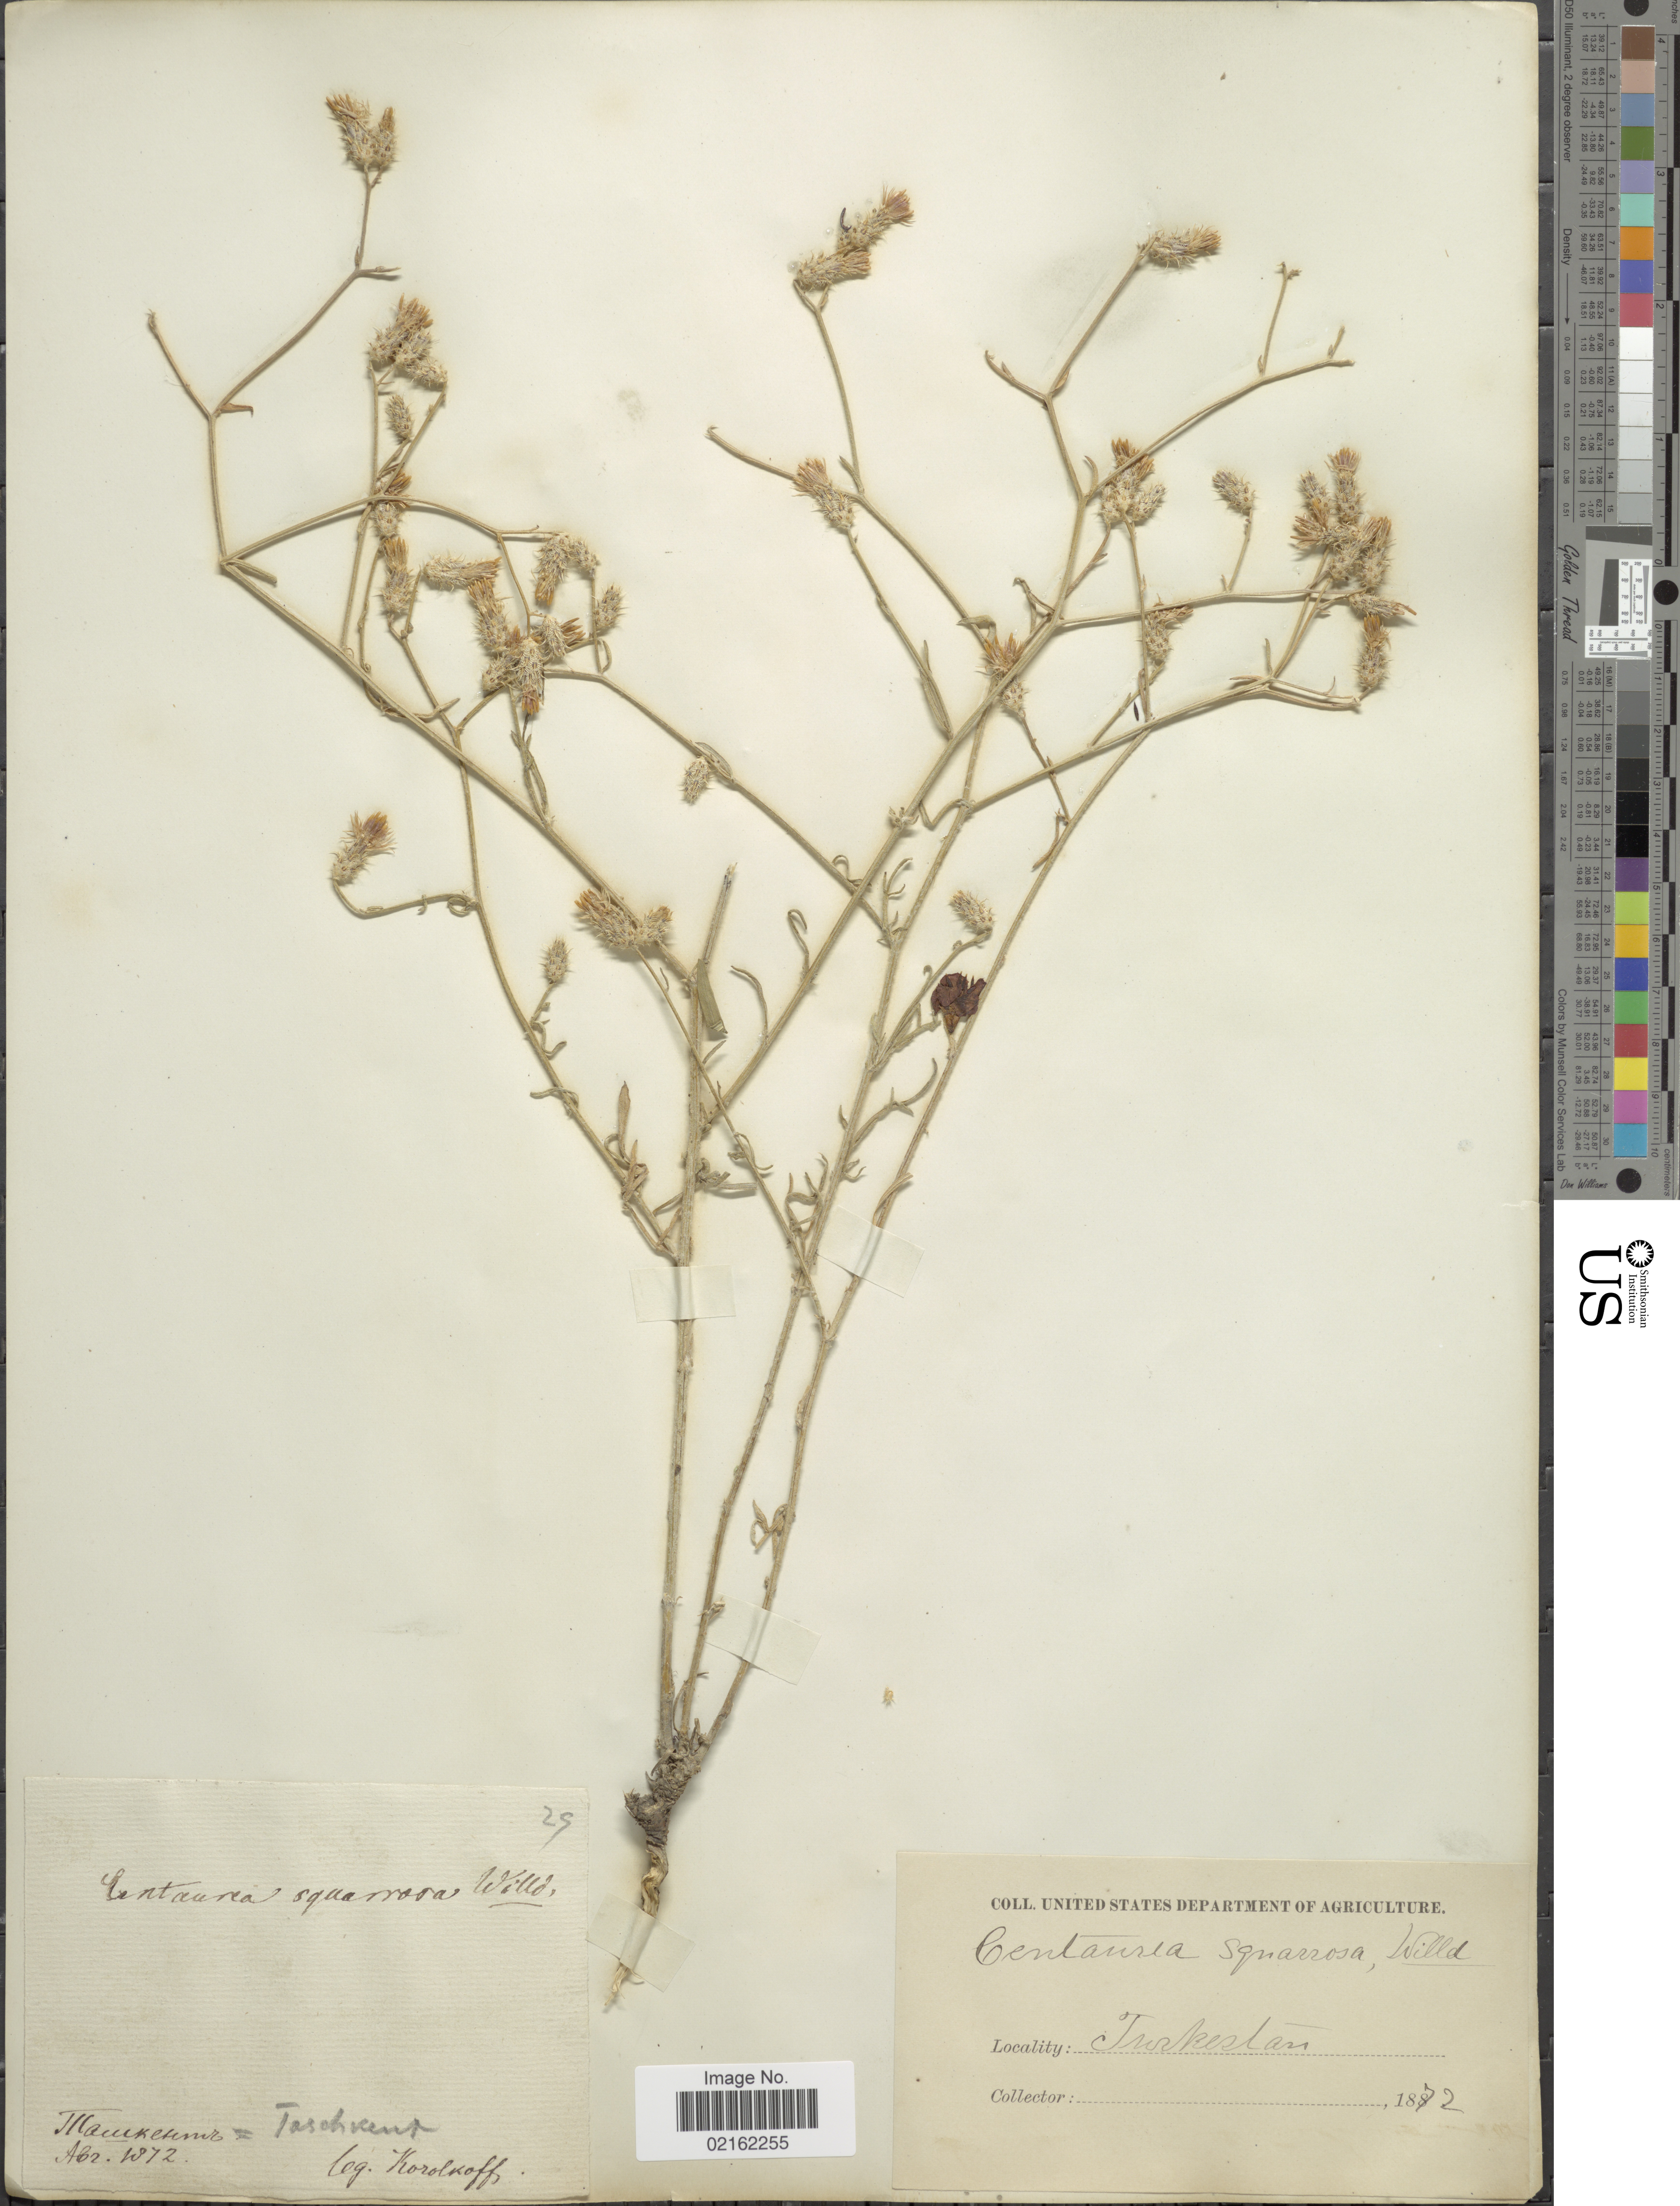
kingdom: Plantae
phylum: Tracheophyta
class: Magnoliopsida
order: Asterales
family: Asteraceae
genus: Centaurea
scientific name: Centaurea virgata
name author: Lam.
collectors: Korolkoff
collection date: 1872-04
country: Kazakhstan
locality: Turkestan